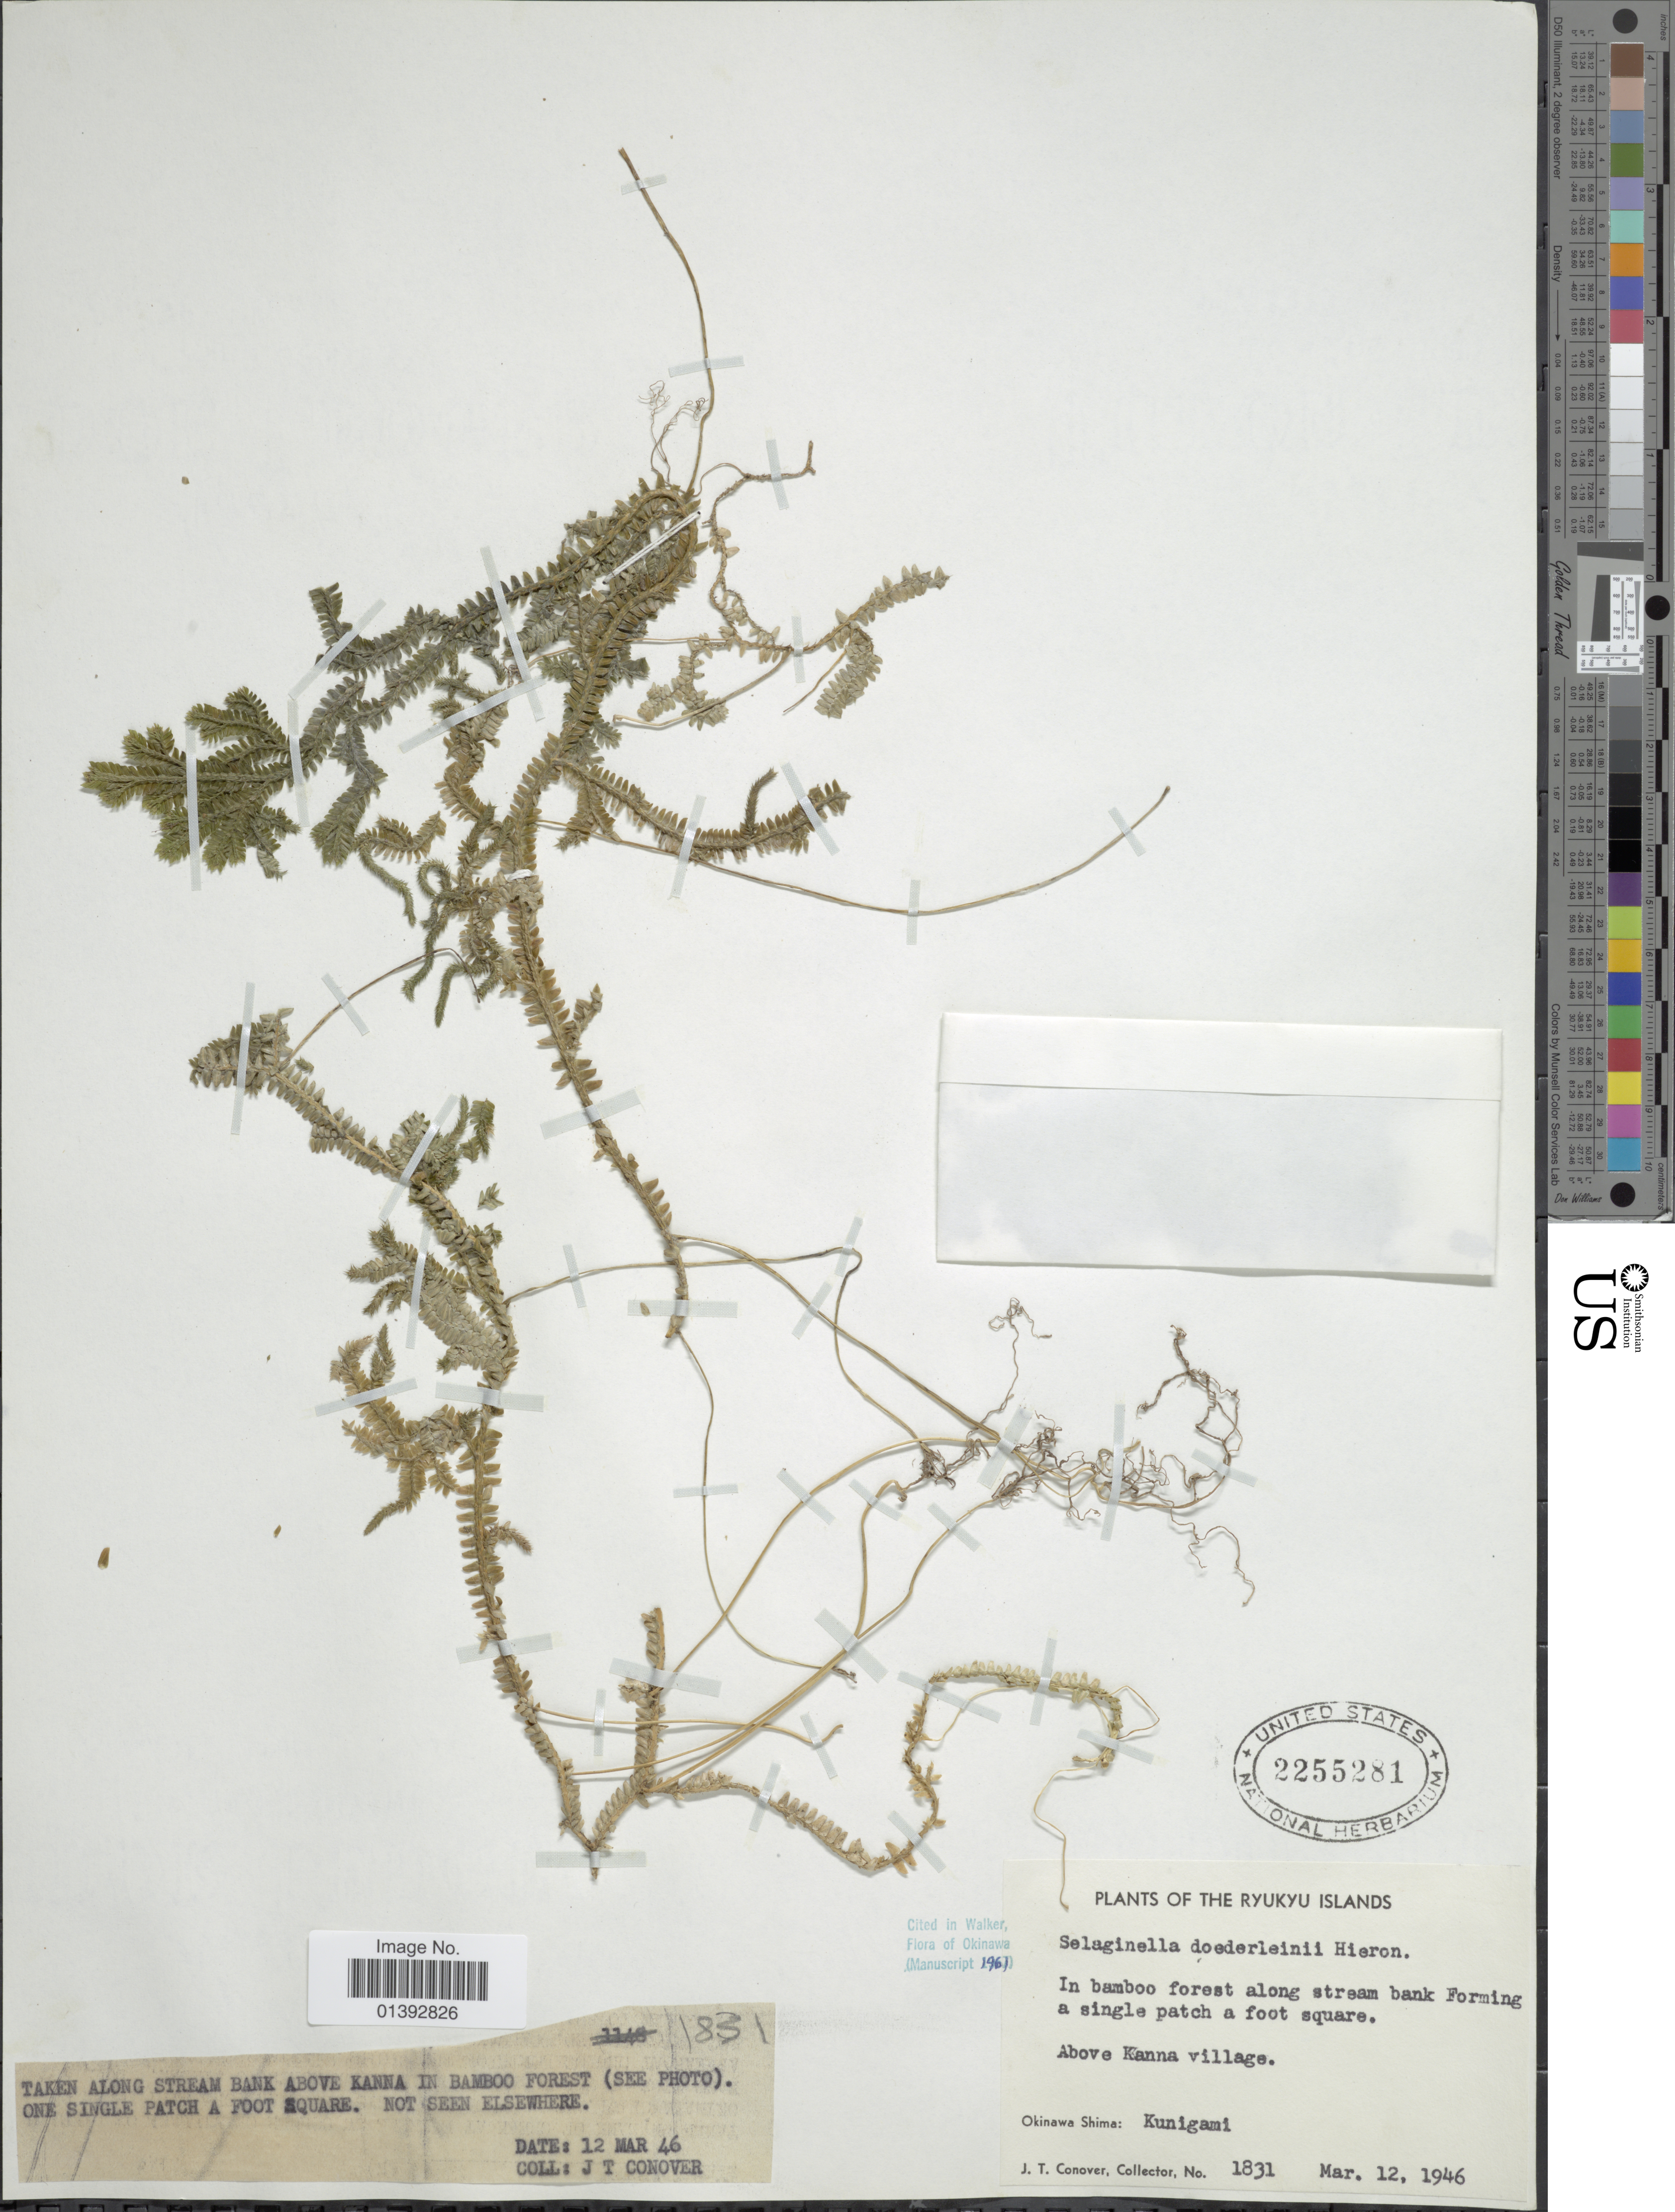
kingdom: Plantae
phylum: Tracheophyta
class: Lycopodiopsida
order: Selaginellales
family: Selaginellaceae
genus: Selaginella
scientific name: Selaginella doederleinii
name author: Hieron.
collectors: J. T. Conover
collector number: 1831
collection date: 1946-03-12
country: Japan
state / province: Okinawa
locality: Ryukyu Islands, above Kanna village, Okinawa Shima: Kunigami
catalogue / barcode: US 2255281